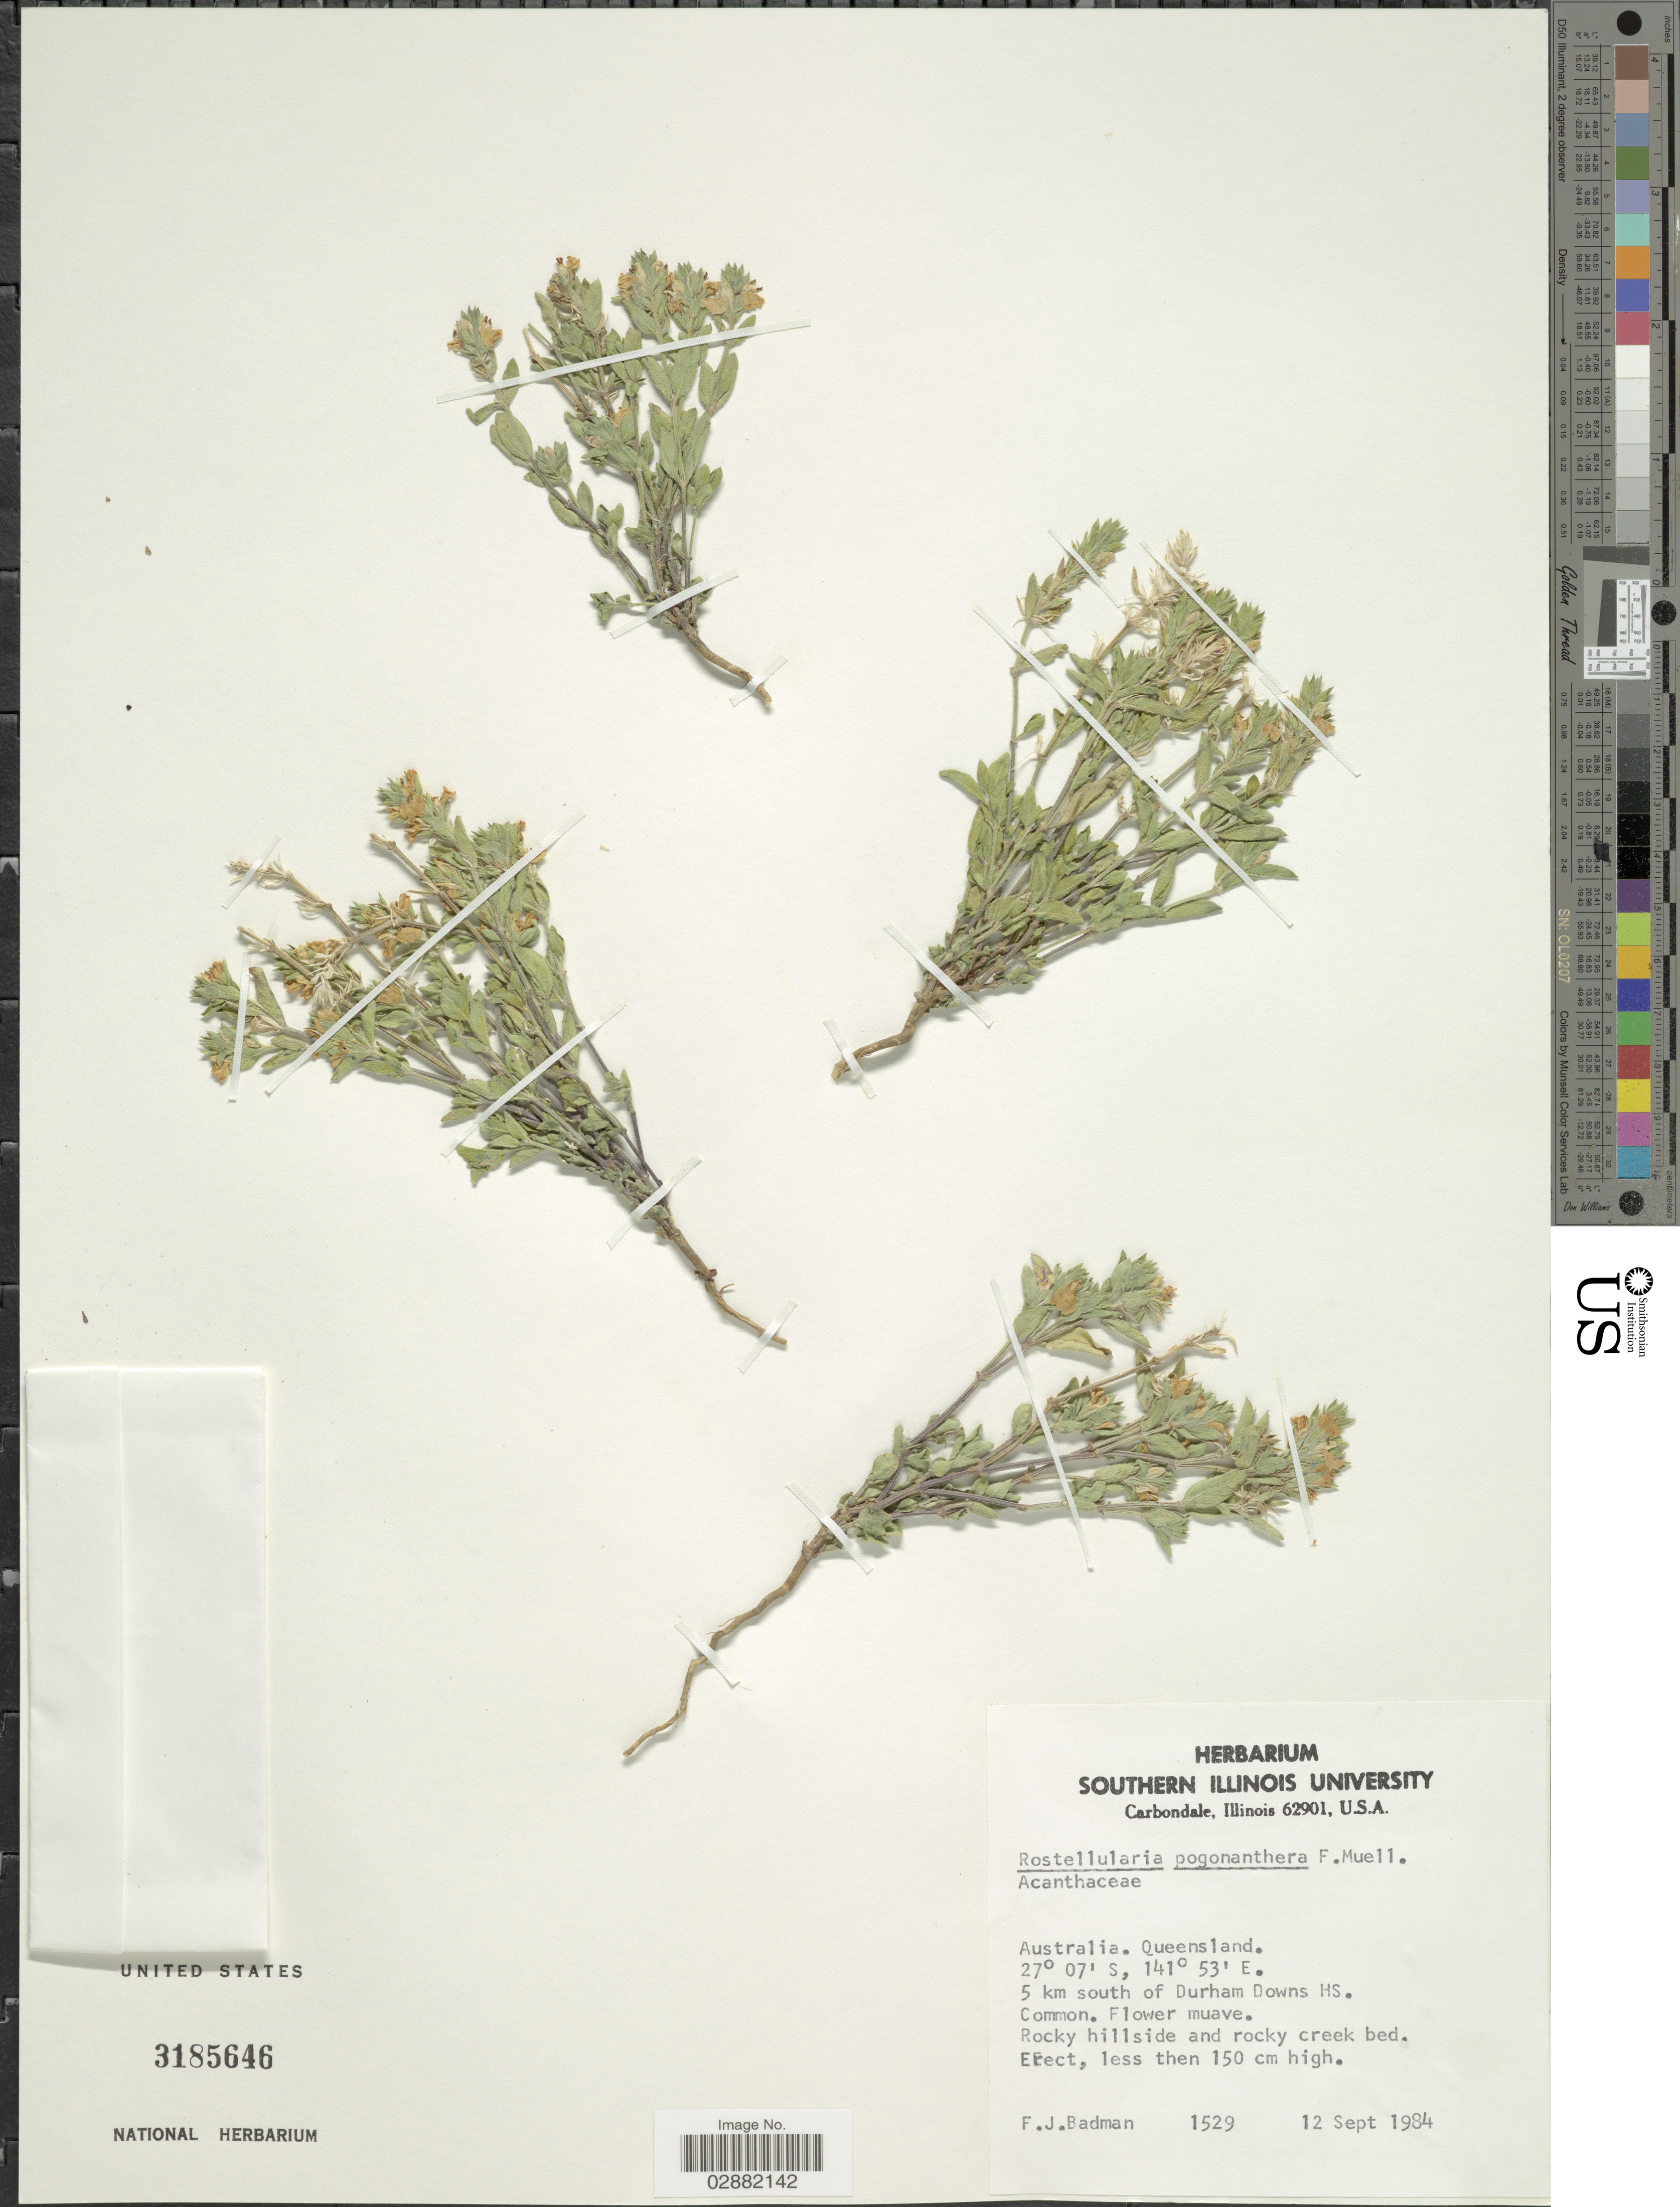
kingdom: Plantae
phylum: Tracheophyta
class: Magnoliopsida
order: Lamiales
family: Acanthaceae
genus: Justicia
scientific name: Justicia procumbens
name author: L.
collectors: F. Badman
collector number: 1529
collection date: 1984-09-12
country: Australia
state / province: Queensland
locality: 5 km south of Durham Downs HS.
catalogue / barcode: US 3185646